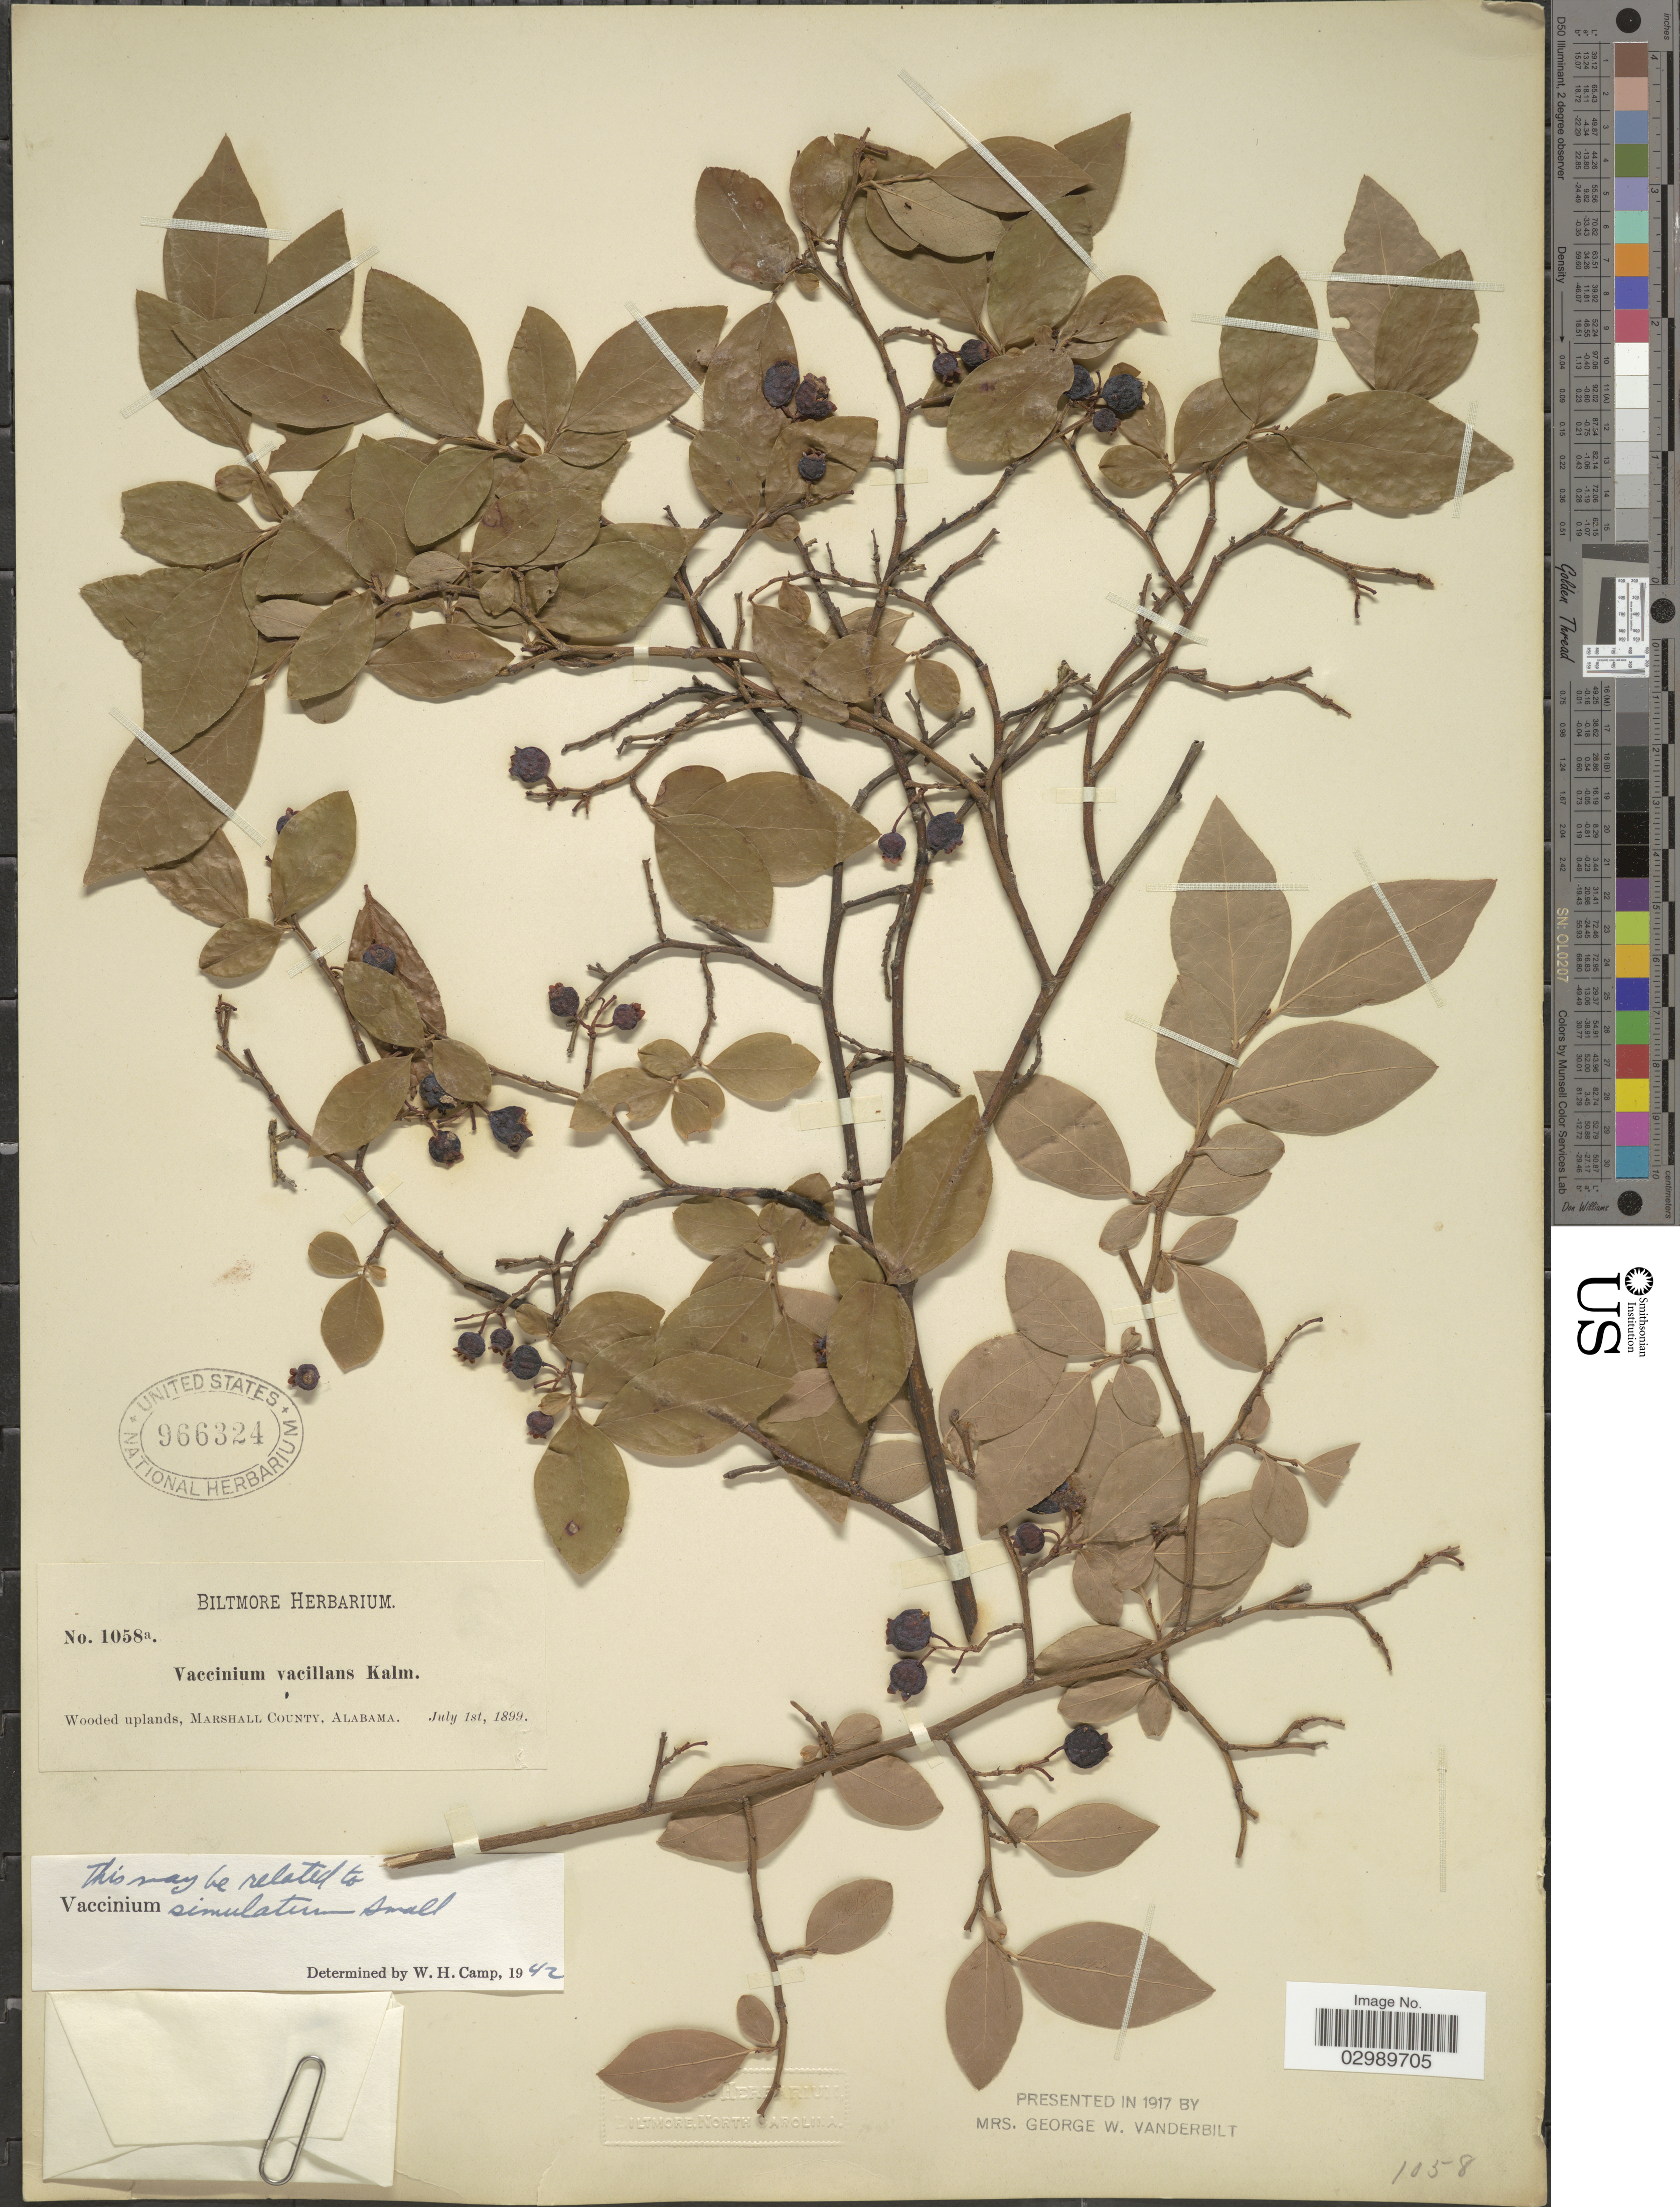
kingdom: Plantae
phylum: Tracheophyta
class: Magnoliopsida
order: Ericales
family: Ericaceae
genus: Vaccinium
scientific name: Vaccinium simulatum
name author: Small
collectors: ex herb. Biltmore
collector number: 1058a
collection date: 1899-07-01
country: United States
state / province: Alabama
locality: Marshall County.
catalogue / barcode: US 966324